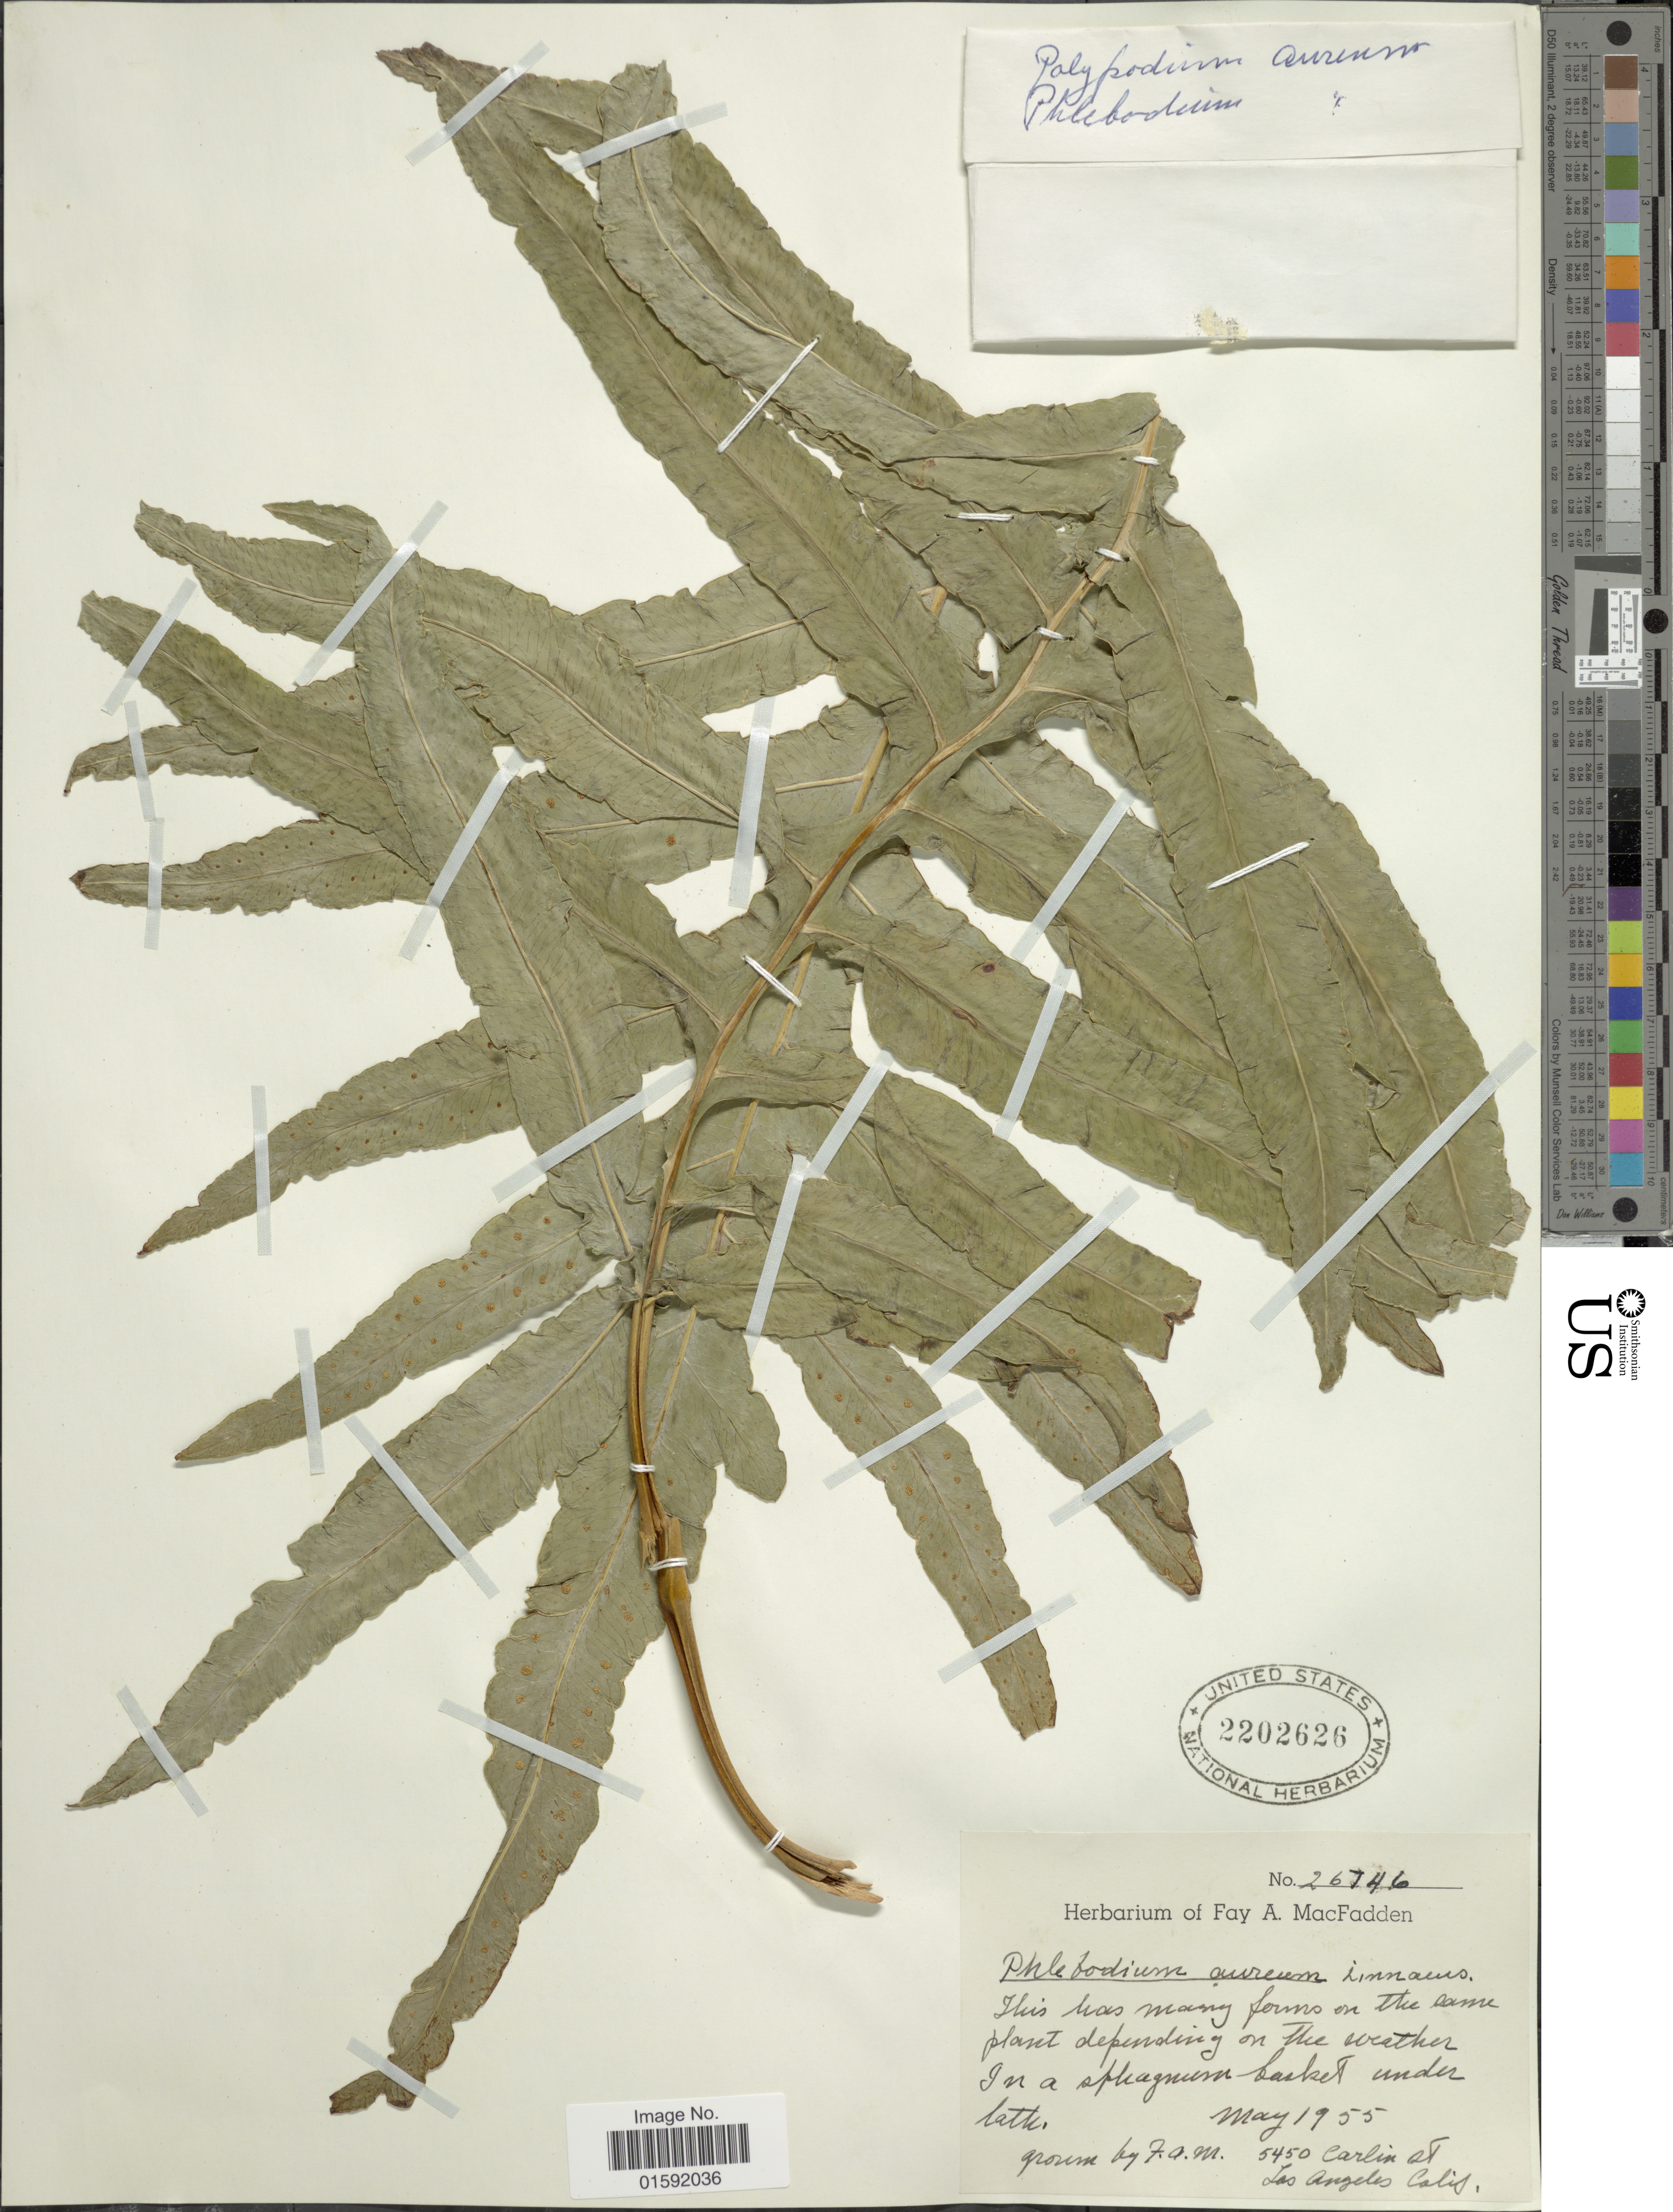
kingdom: Plantae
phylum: Tracheophyta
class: Polypodiopsida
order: Polypodiales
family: Polypodiaceae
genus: Phlebodium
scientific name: Phlebodium aureum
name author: (L.) J. Sm.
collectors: F. McFadden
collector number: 26746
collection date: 1955-05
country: United States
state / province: California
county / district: Los Angeles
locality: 5450 Carlin, St., Los Angeles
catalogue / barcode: US 2202626